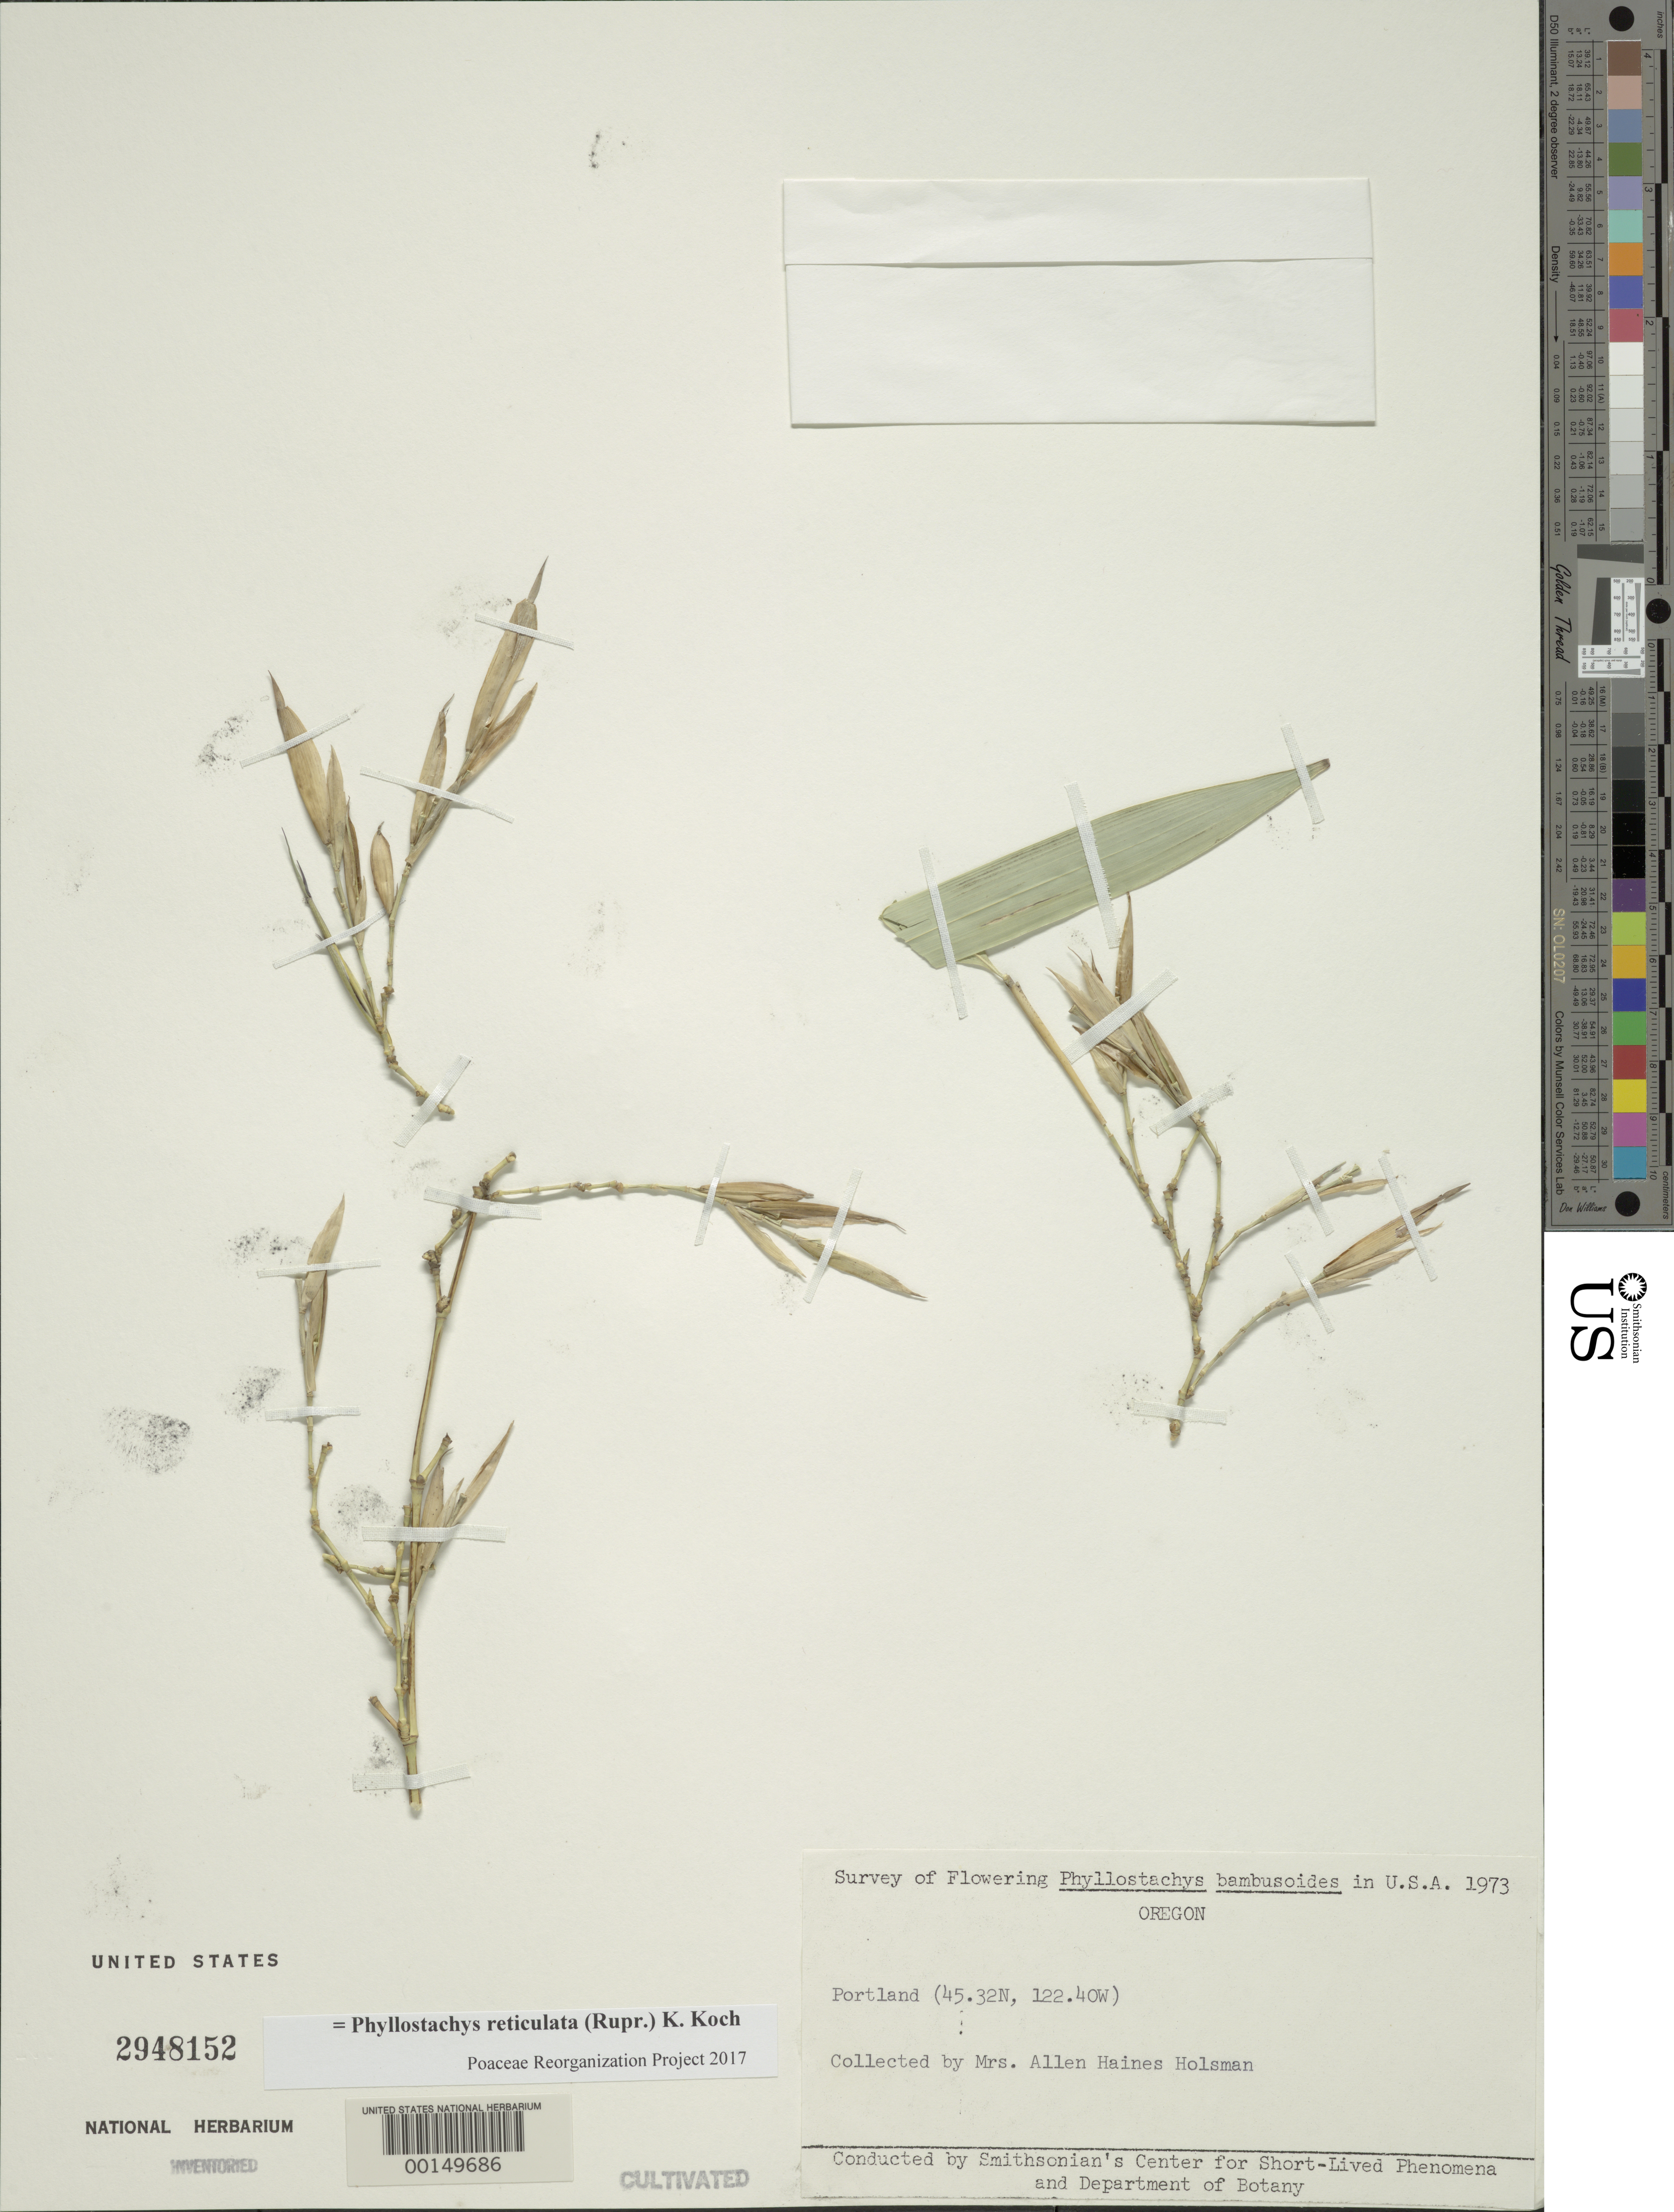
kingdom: Plantae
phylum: Tracheophyta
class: Liliopsida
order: Poales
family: Poaceae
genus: Phyllostachys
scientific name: Phyllostachys reticulata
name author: (Rupr.) K. Koch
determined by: Poaceae Reorganization Project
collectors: A. Holsman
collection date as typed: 1973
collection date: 1973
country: United States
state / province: Oregon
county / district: Multnomah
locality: Portland, lat. 45.32n: long. 122.40w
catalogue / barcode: US 2948152